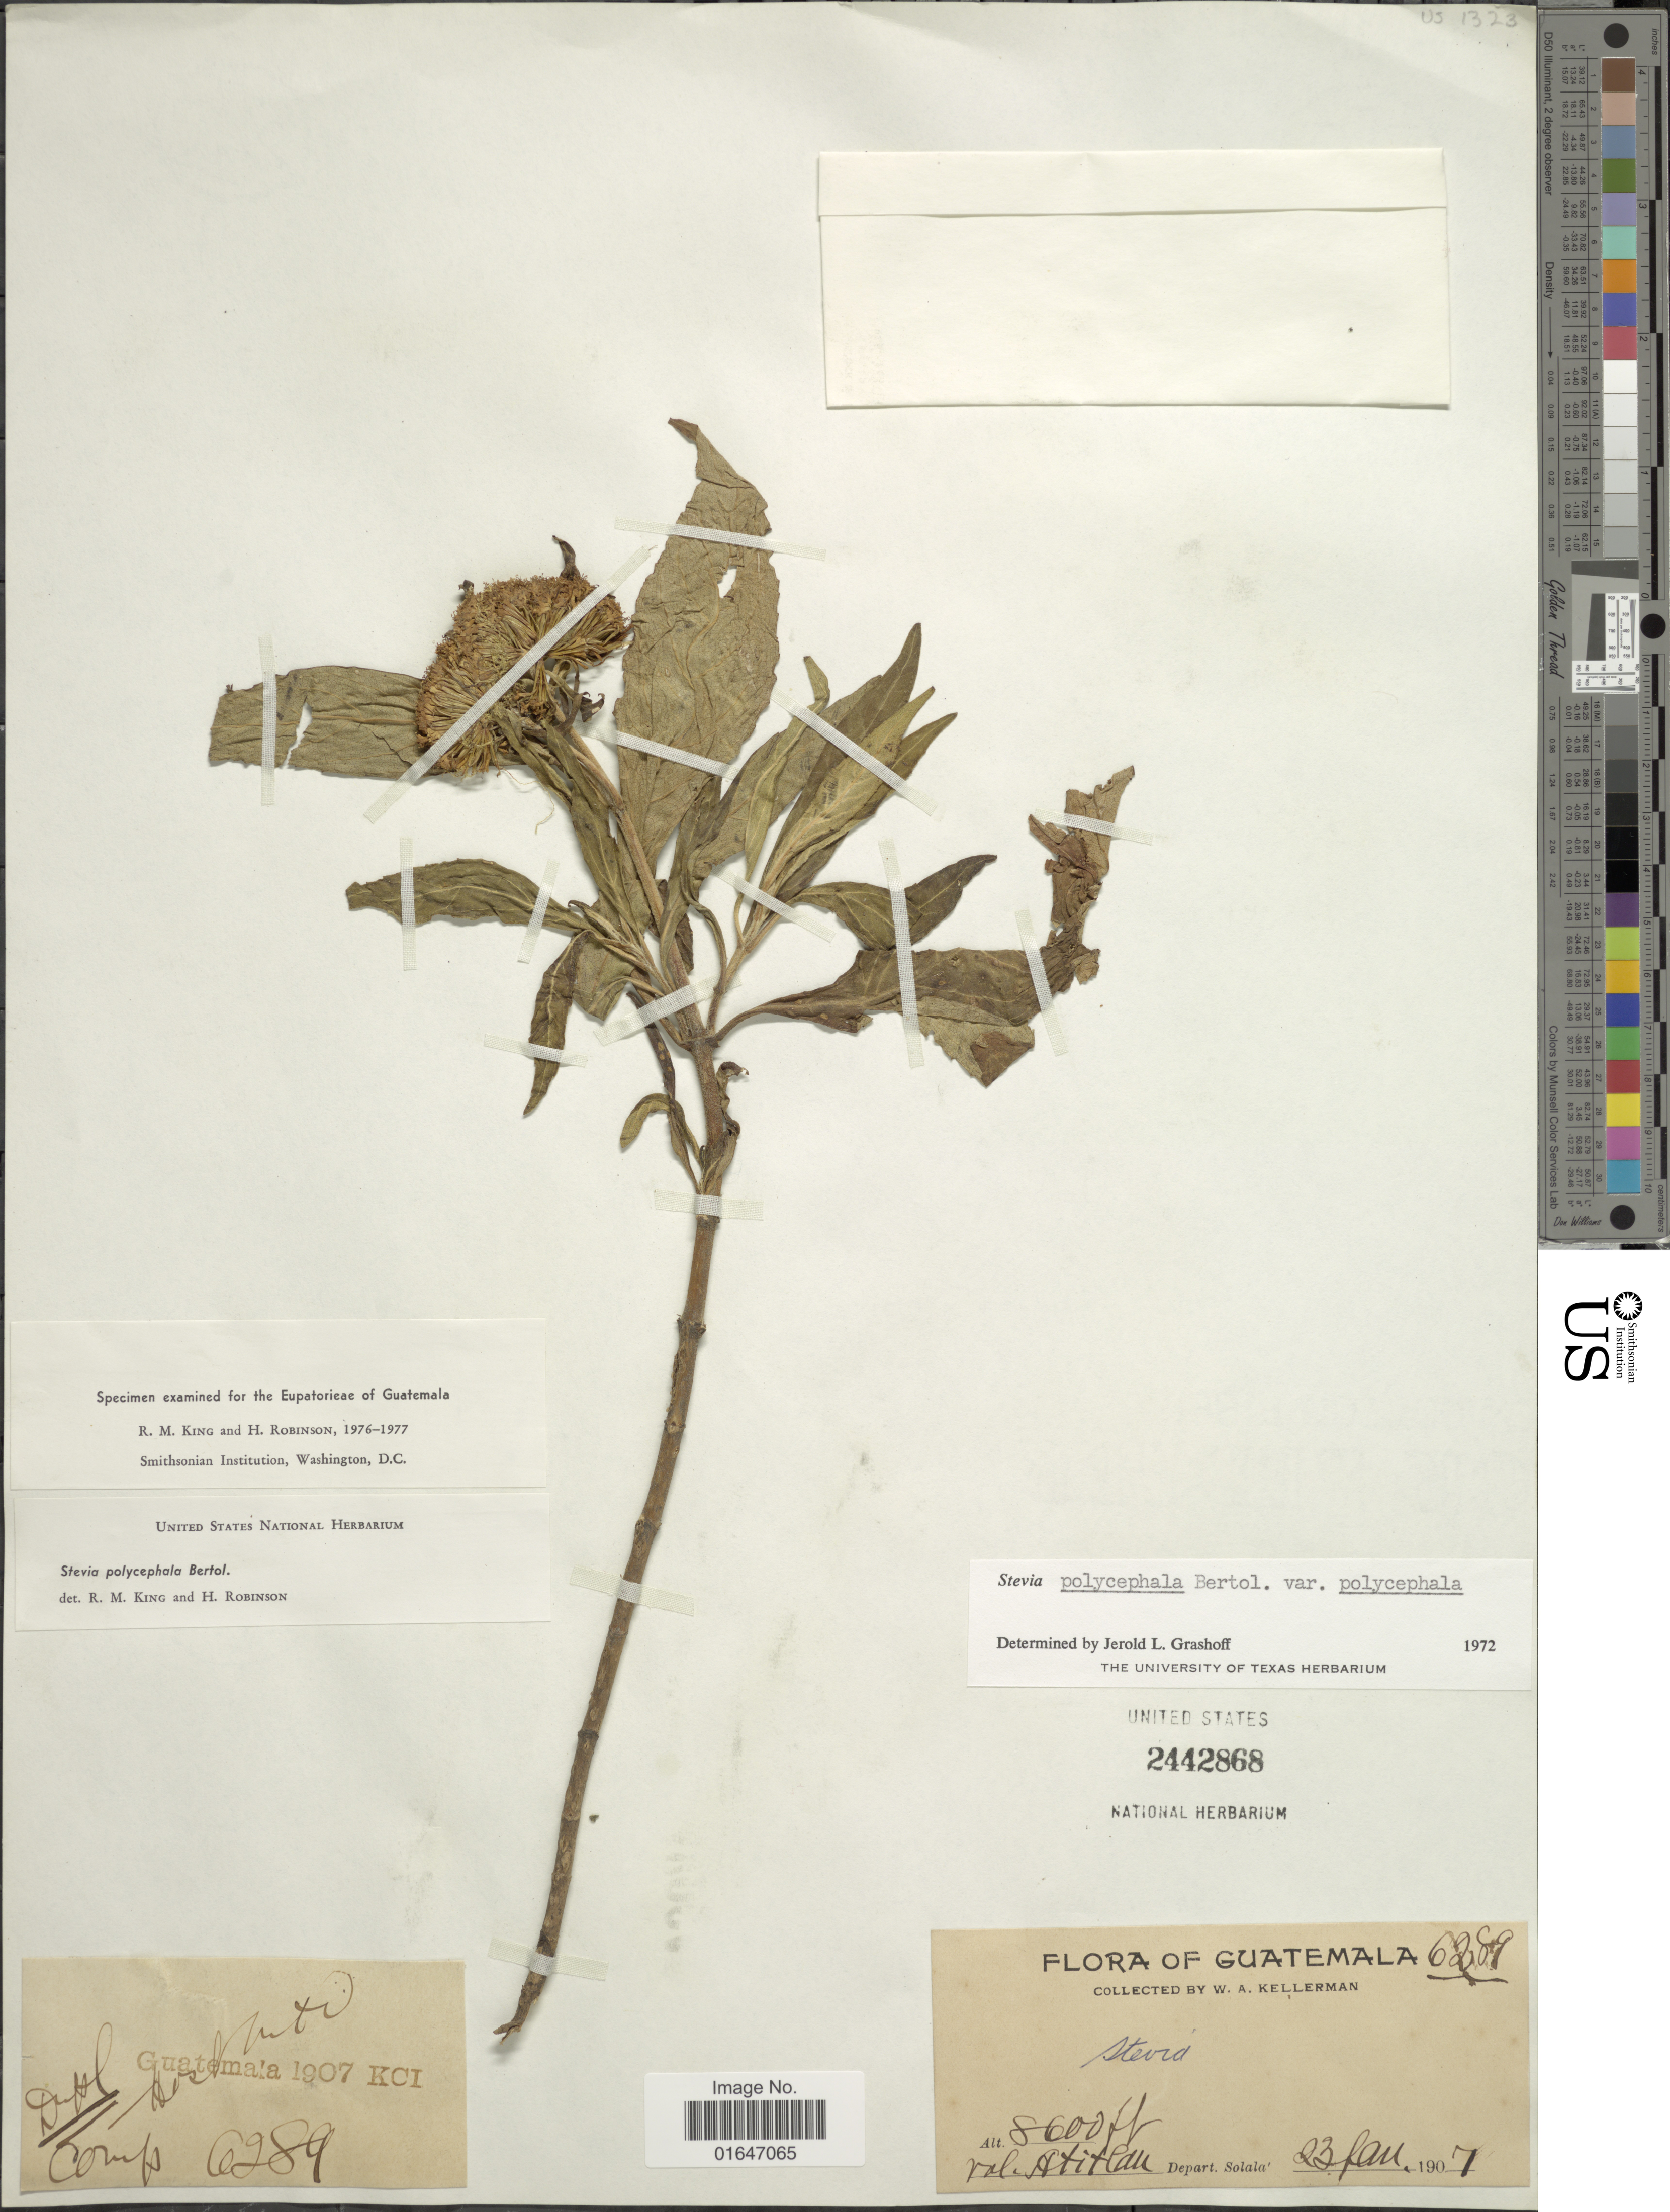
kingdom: Plantae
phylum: Tracheophyta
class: Magnoliopsida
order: Asterales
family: Asteraceae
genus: Stevia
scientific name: Stevia polycephala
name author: Bertoloni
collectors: W. Kellerman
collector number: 6289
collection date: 1907-01-23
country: Guatemala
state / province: Sololá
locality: Vol. Atitlan.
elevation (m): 2621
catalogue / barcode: US 2442868